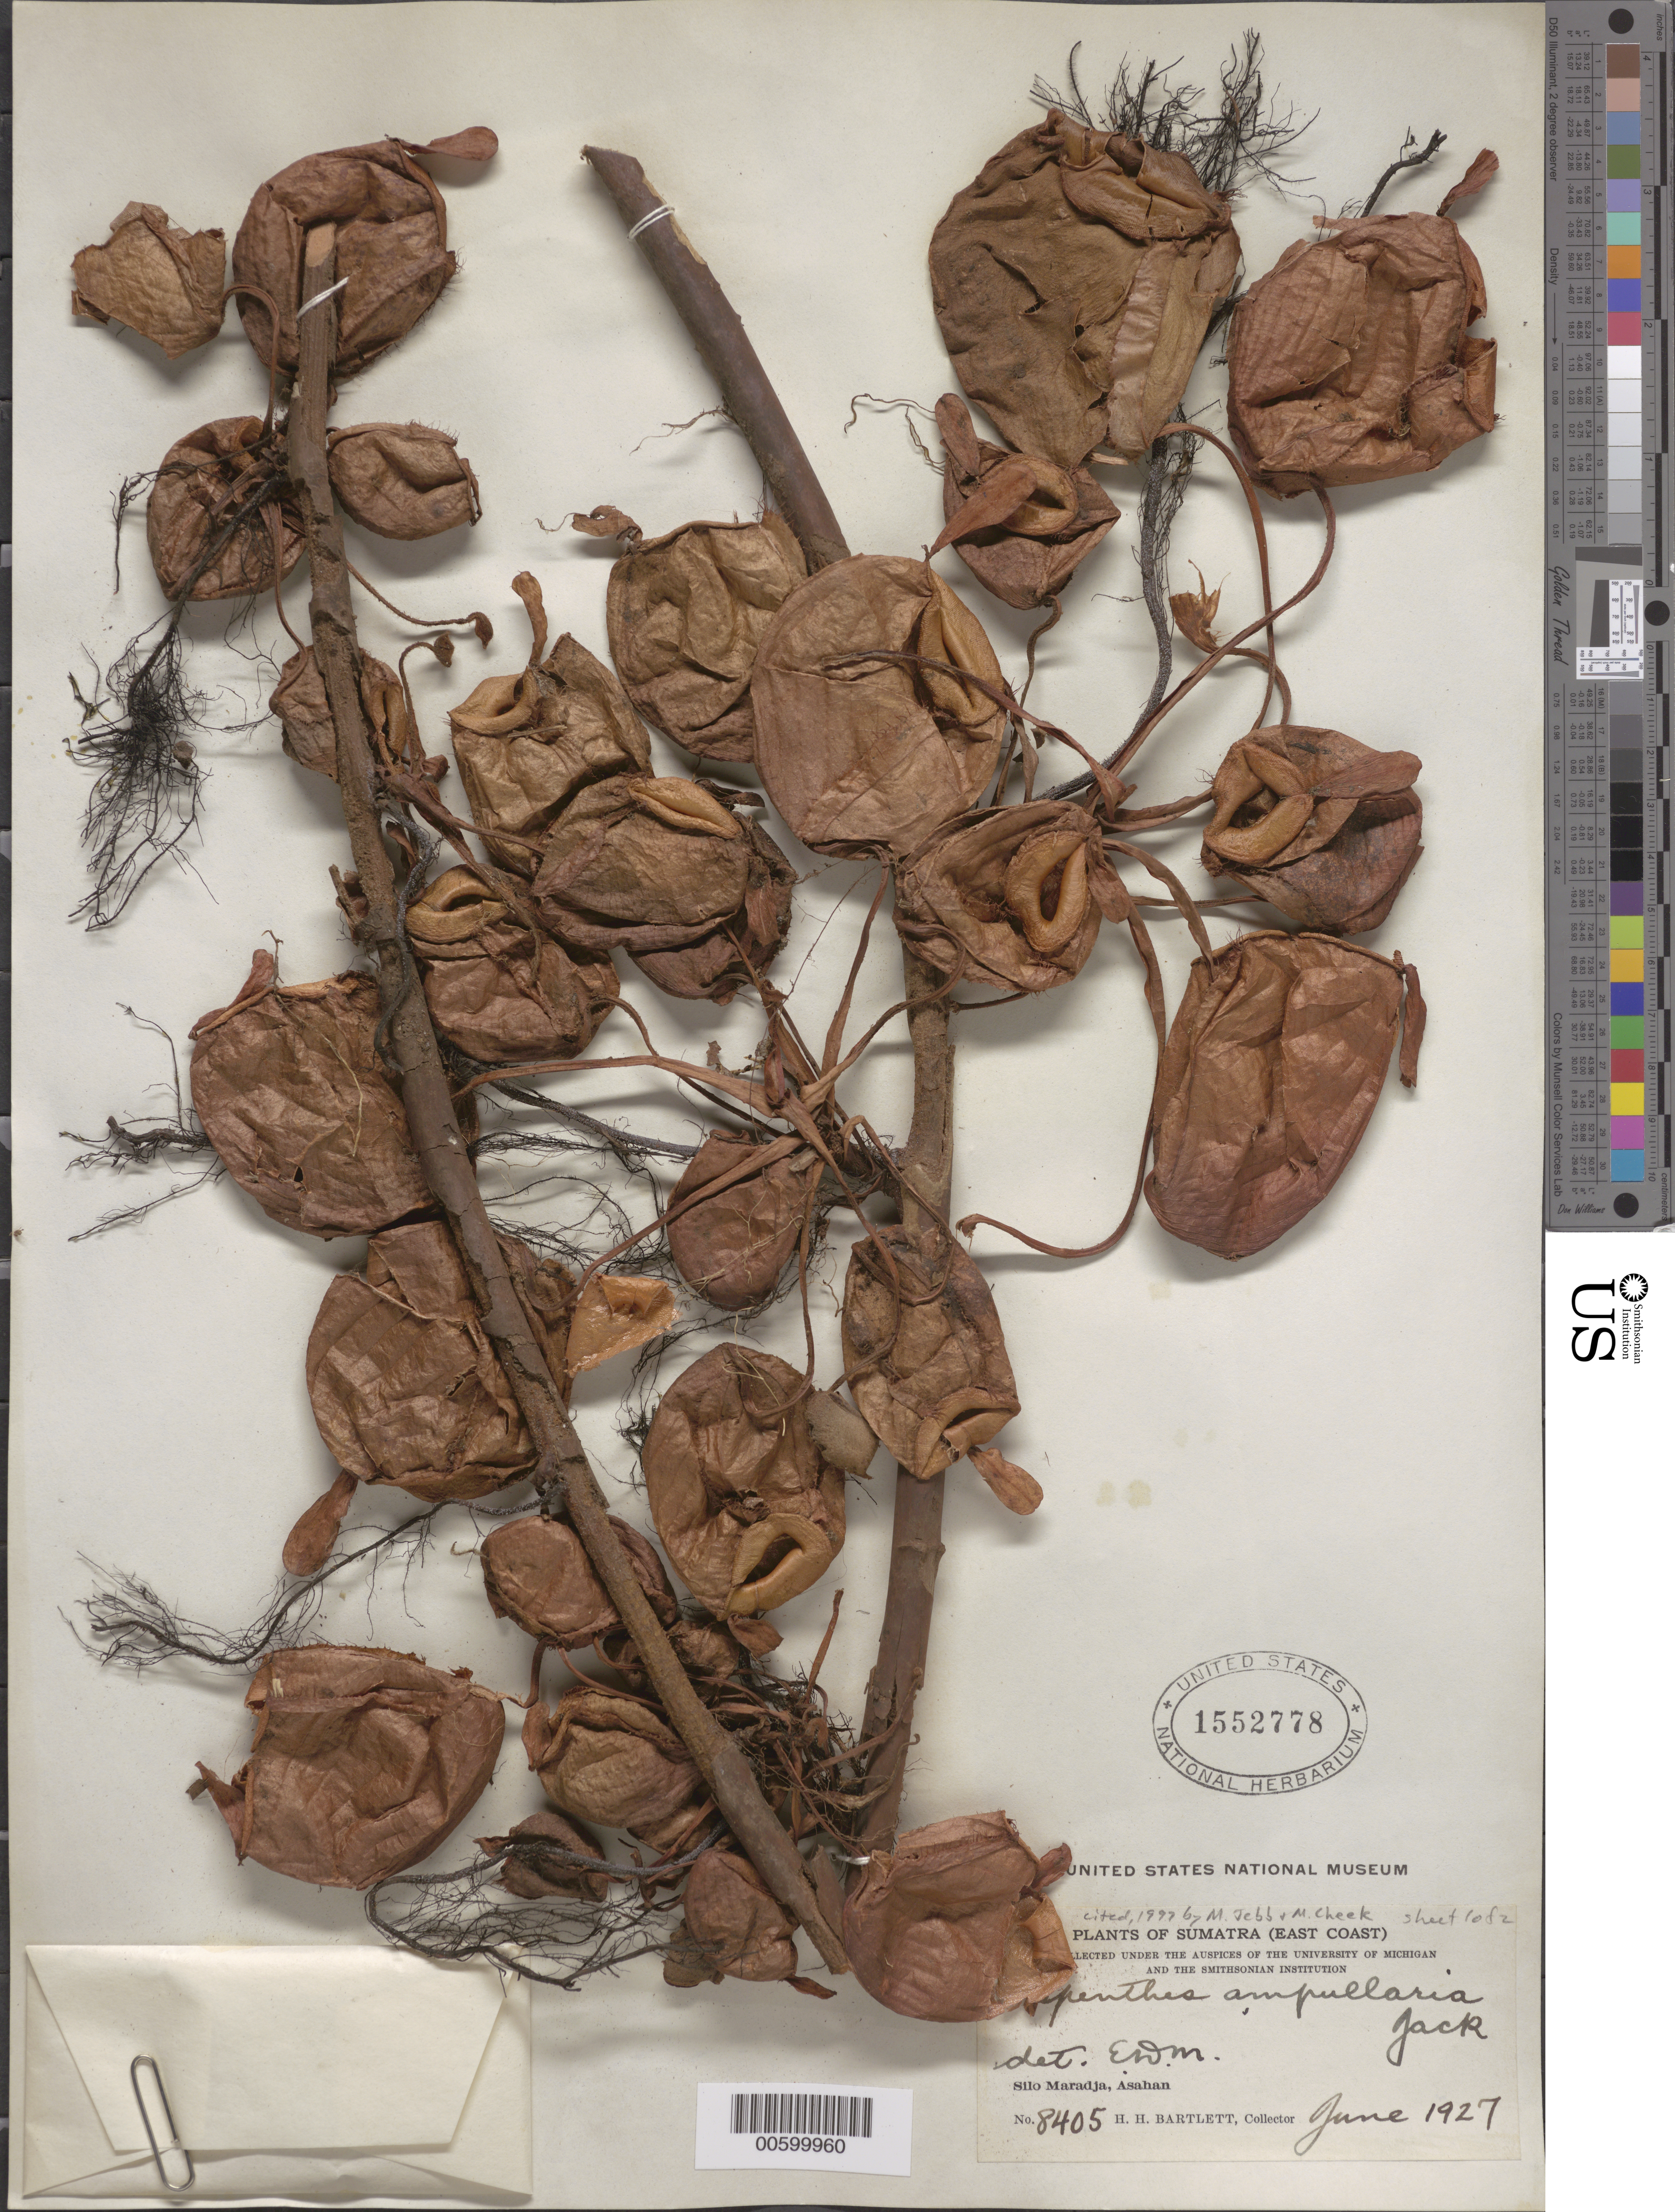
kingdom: Plantae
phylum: Tracheophyta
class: Magnoliopsida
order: Caryophyllales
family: Nepenthaceae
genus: Nepenthes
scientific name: Nepenthes ampullaria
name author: Jack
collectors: H. H. Bartlett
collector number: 8405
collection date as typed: Jun 1927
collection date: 1927-06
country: Indonesia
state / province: Sumatra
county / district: Sumatera Utara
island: Sumatra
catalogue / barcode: US 1552778